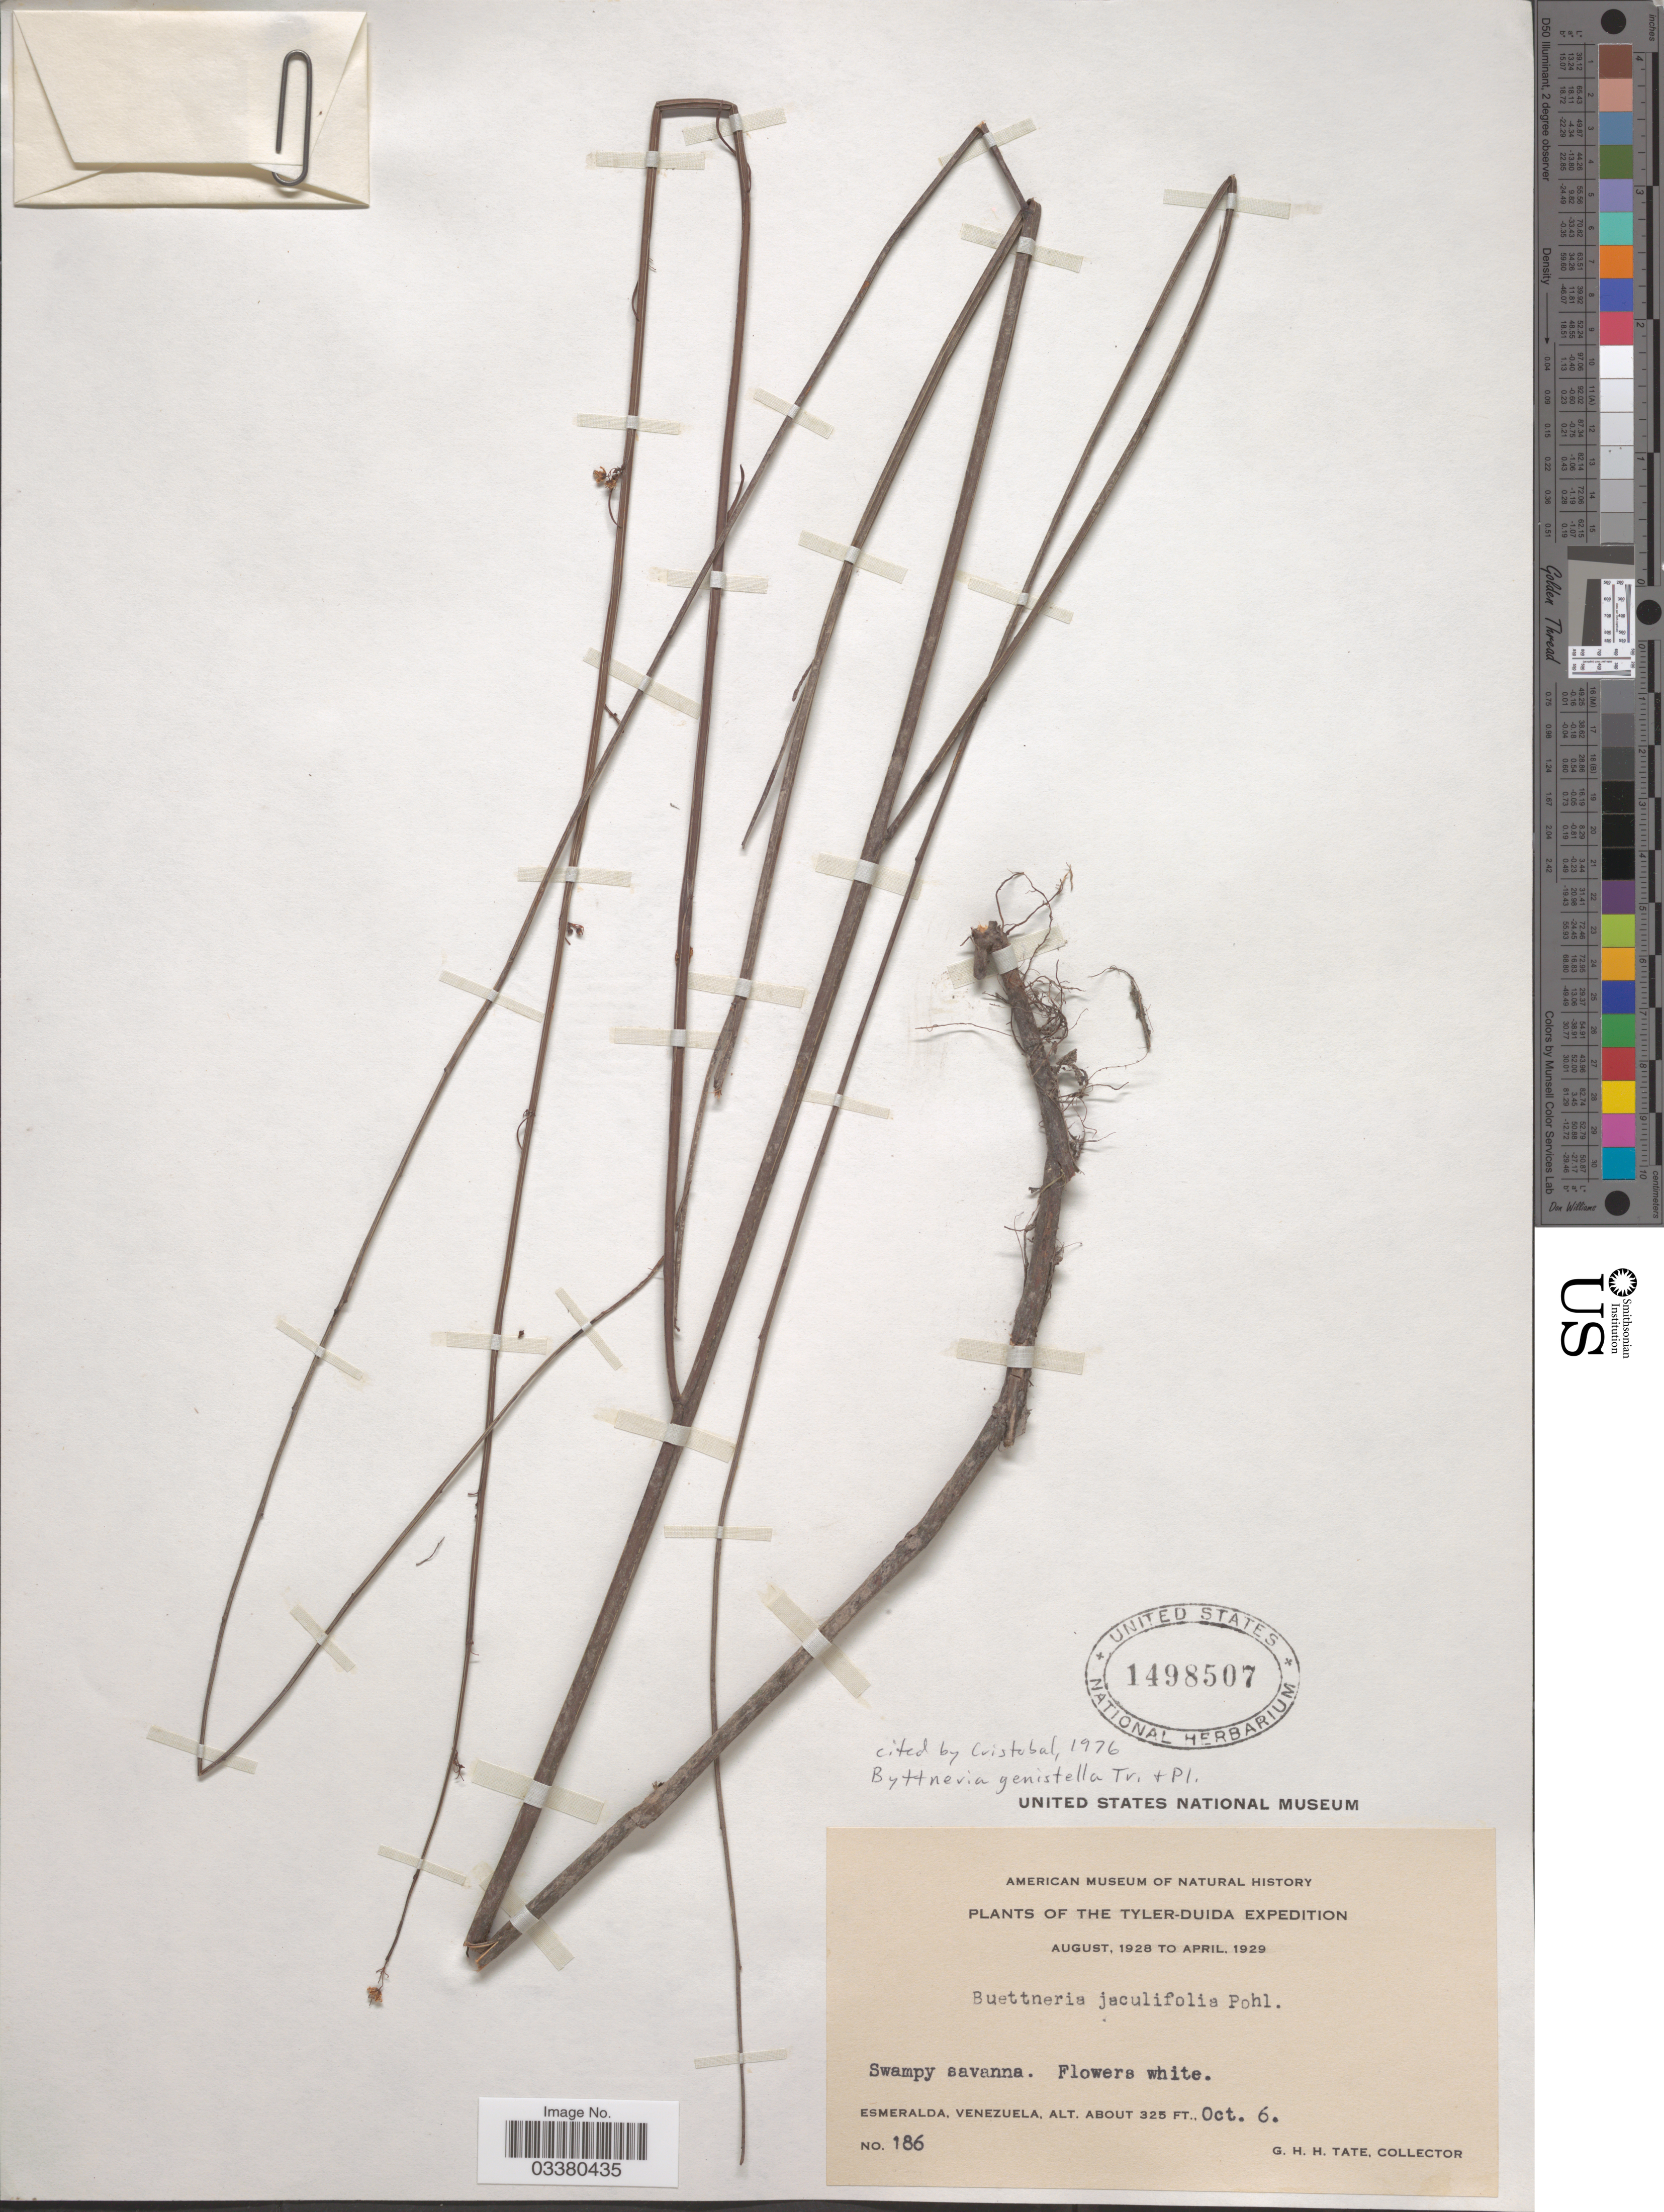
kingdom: Plantae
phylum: Tracheophyta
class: Magnoliopsida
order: Malvales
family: Malvaceae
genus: Byttneria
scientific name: Byttneria genistella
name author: Triana & Planch.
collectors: G. H. H.Tate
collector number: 186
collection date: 1928-10-06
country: Venezuela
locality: Tyler-Duida. [unsure placement] Esmeralda.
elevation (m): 99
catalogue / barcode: US 1498507